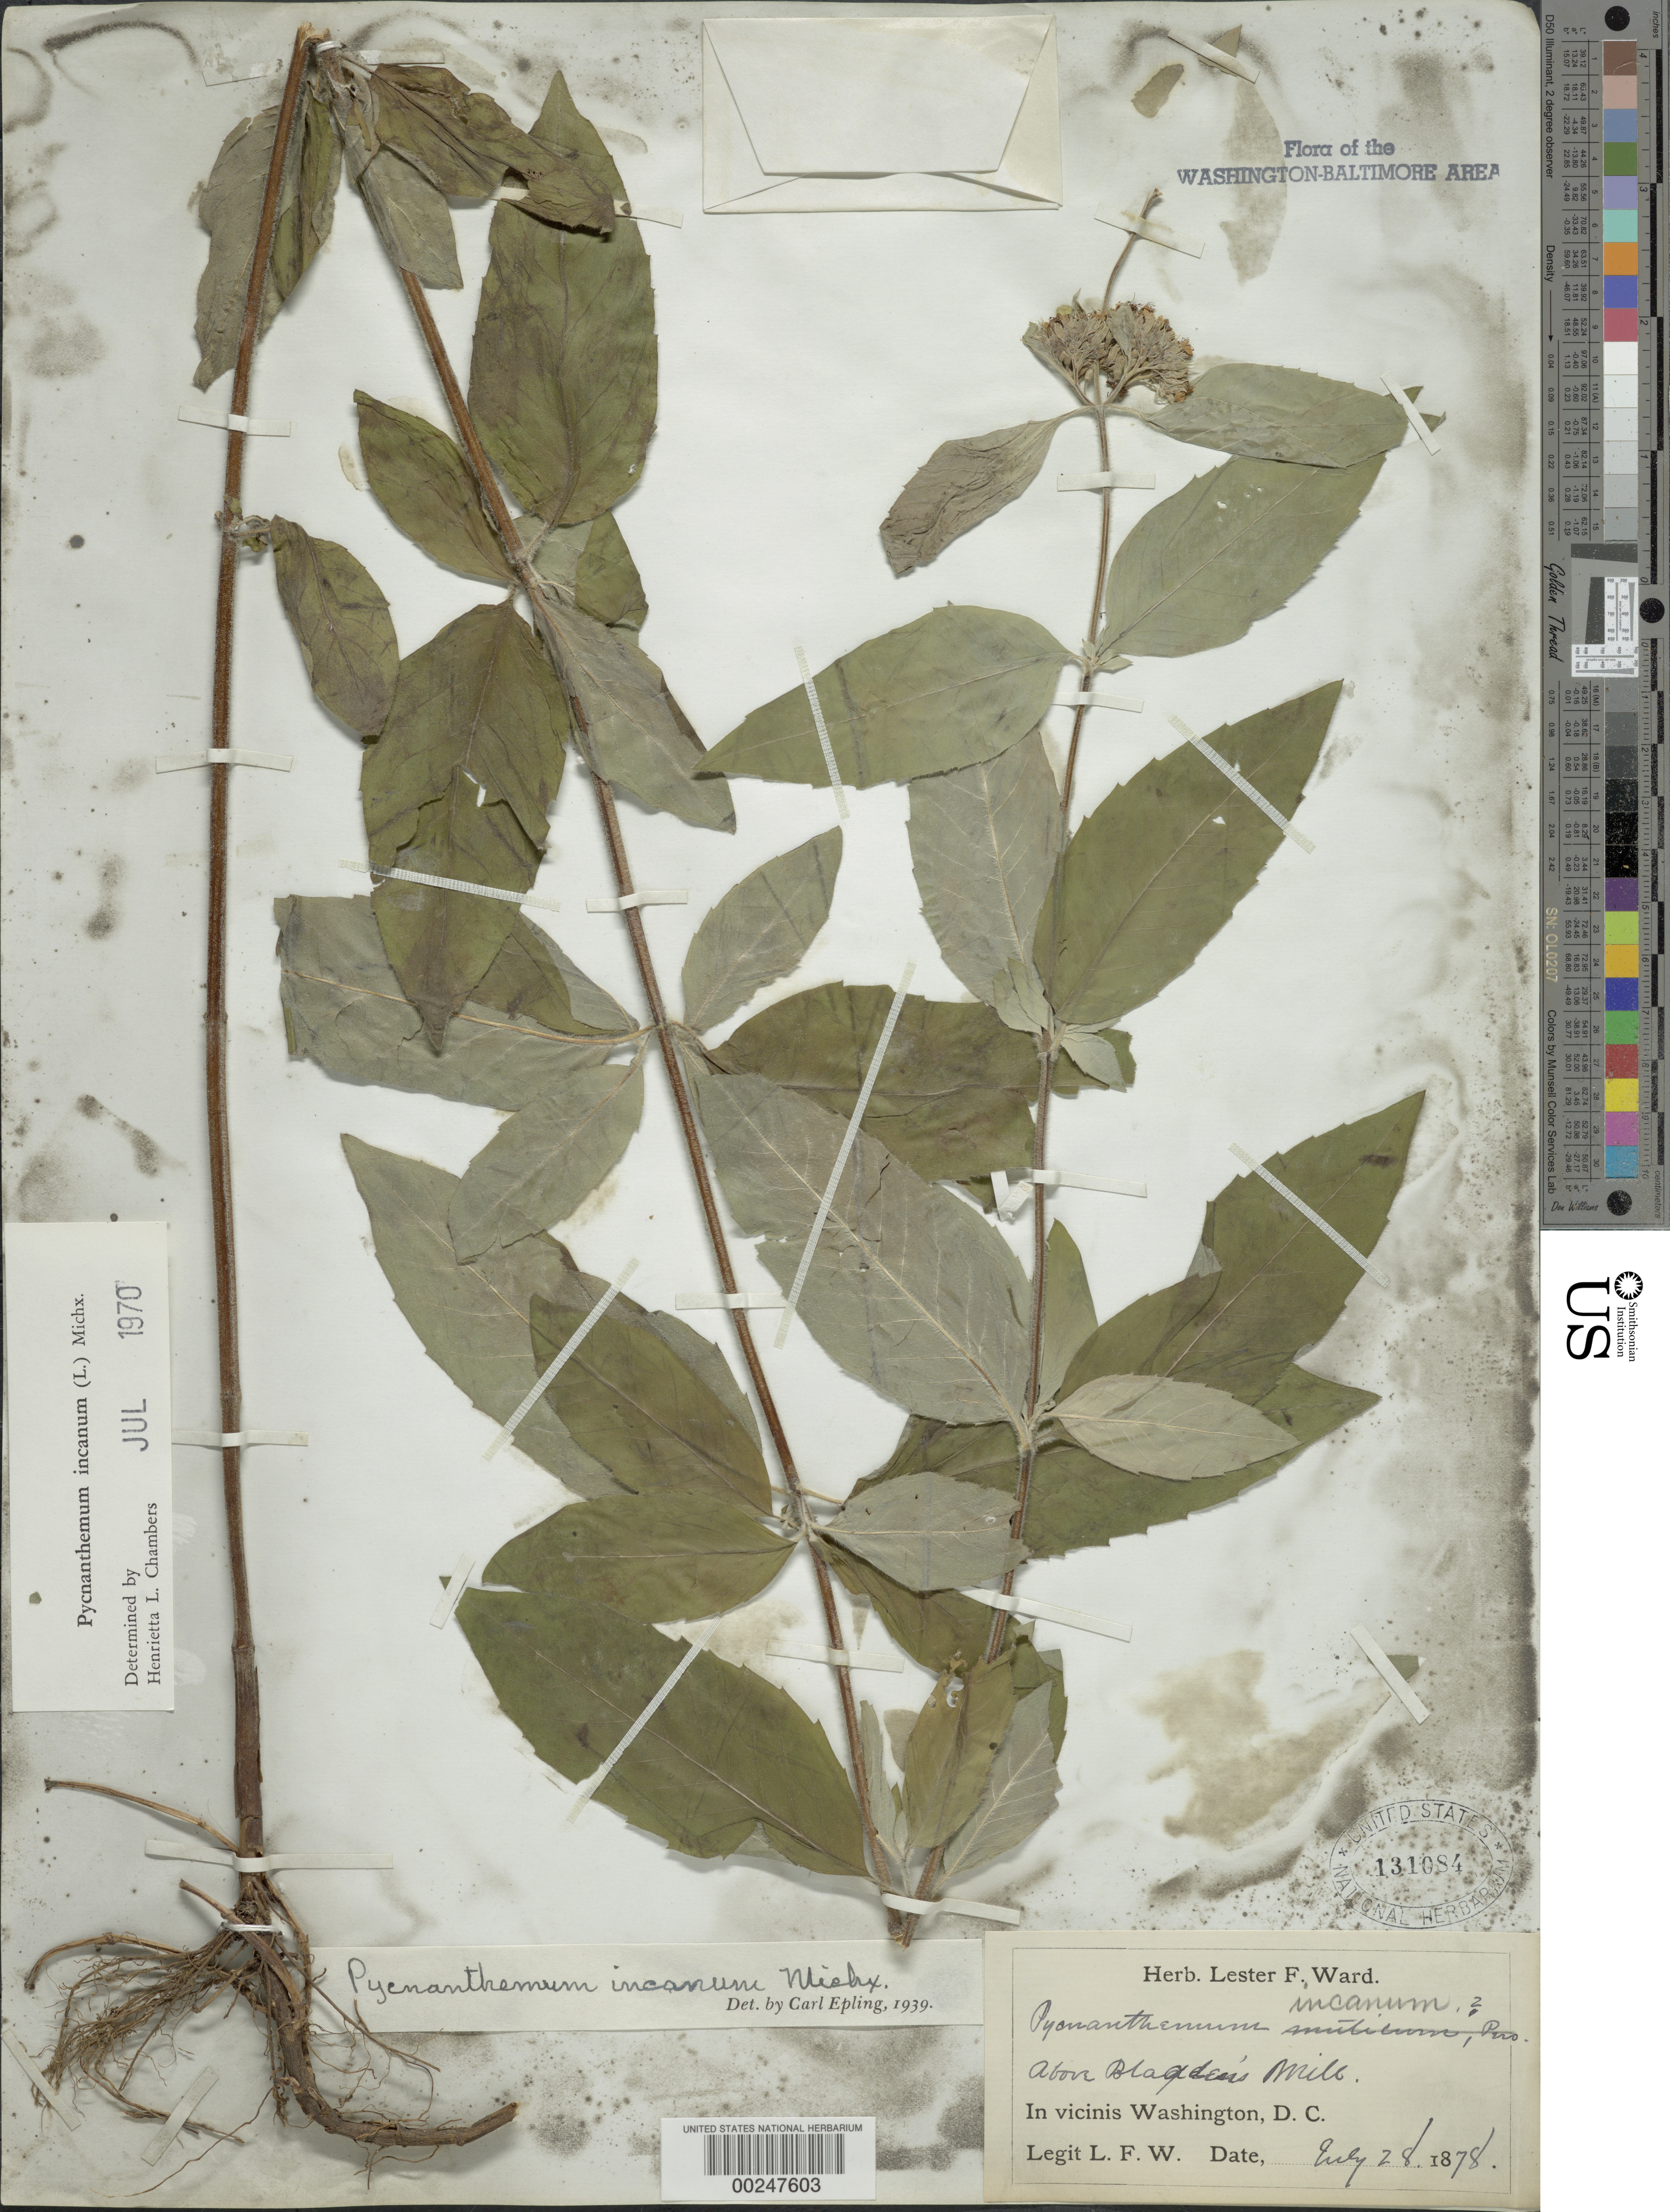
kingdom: Plantae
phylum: Tracheophyta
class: Magnoliopsida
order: Lamiales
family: Lamiaceae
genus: Pycnanthemum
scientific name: Pycnanthemum incanum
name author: (L.) Michx.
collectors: L. F. Ward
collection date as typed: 28 Jul 1878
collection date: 1878-07-28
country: United States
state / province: District of Columbia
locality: Above Blagden's Mill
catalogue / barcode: US 131084